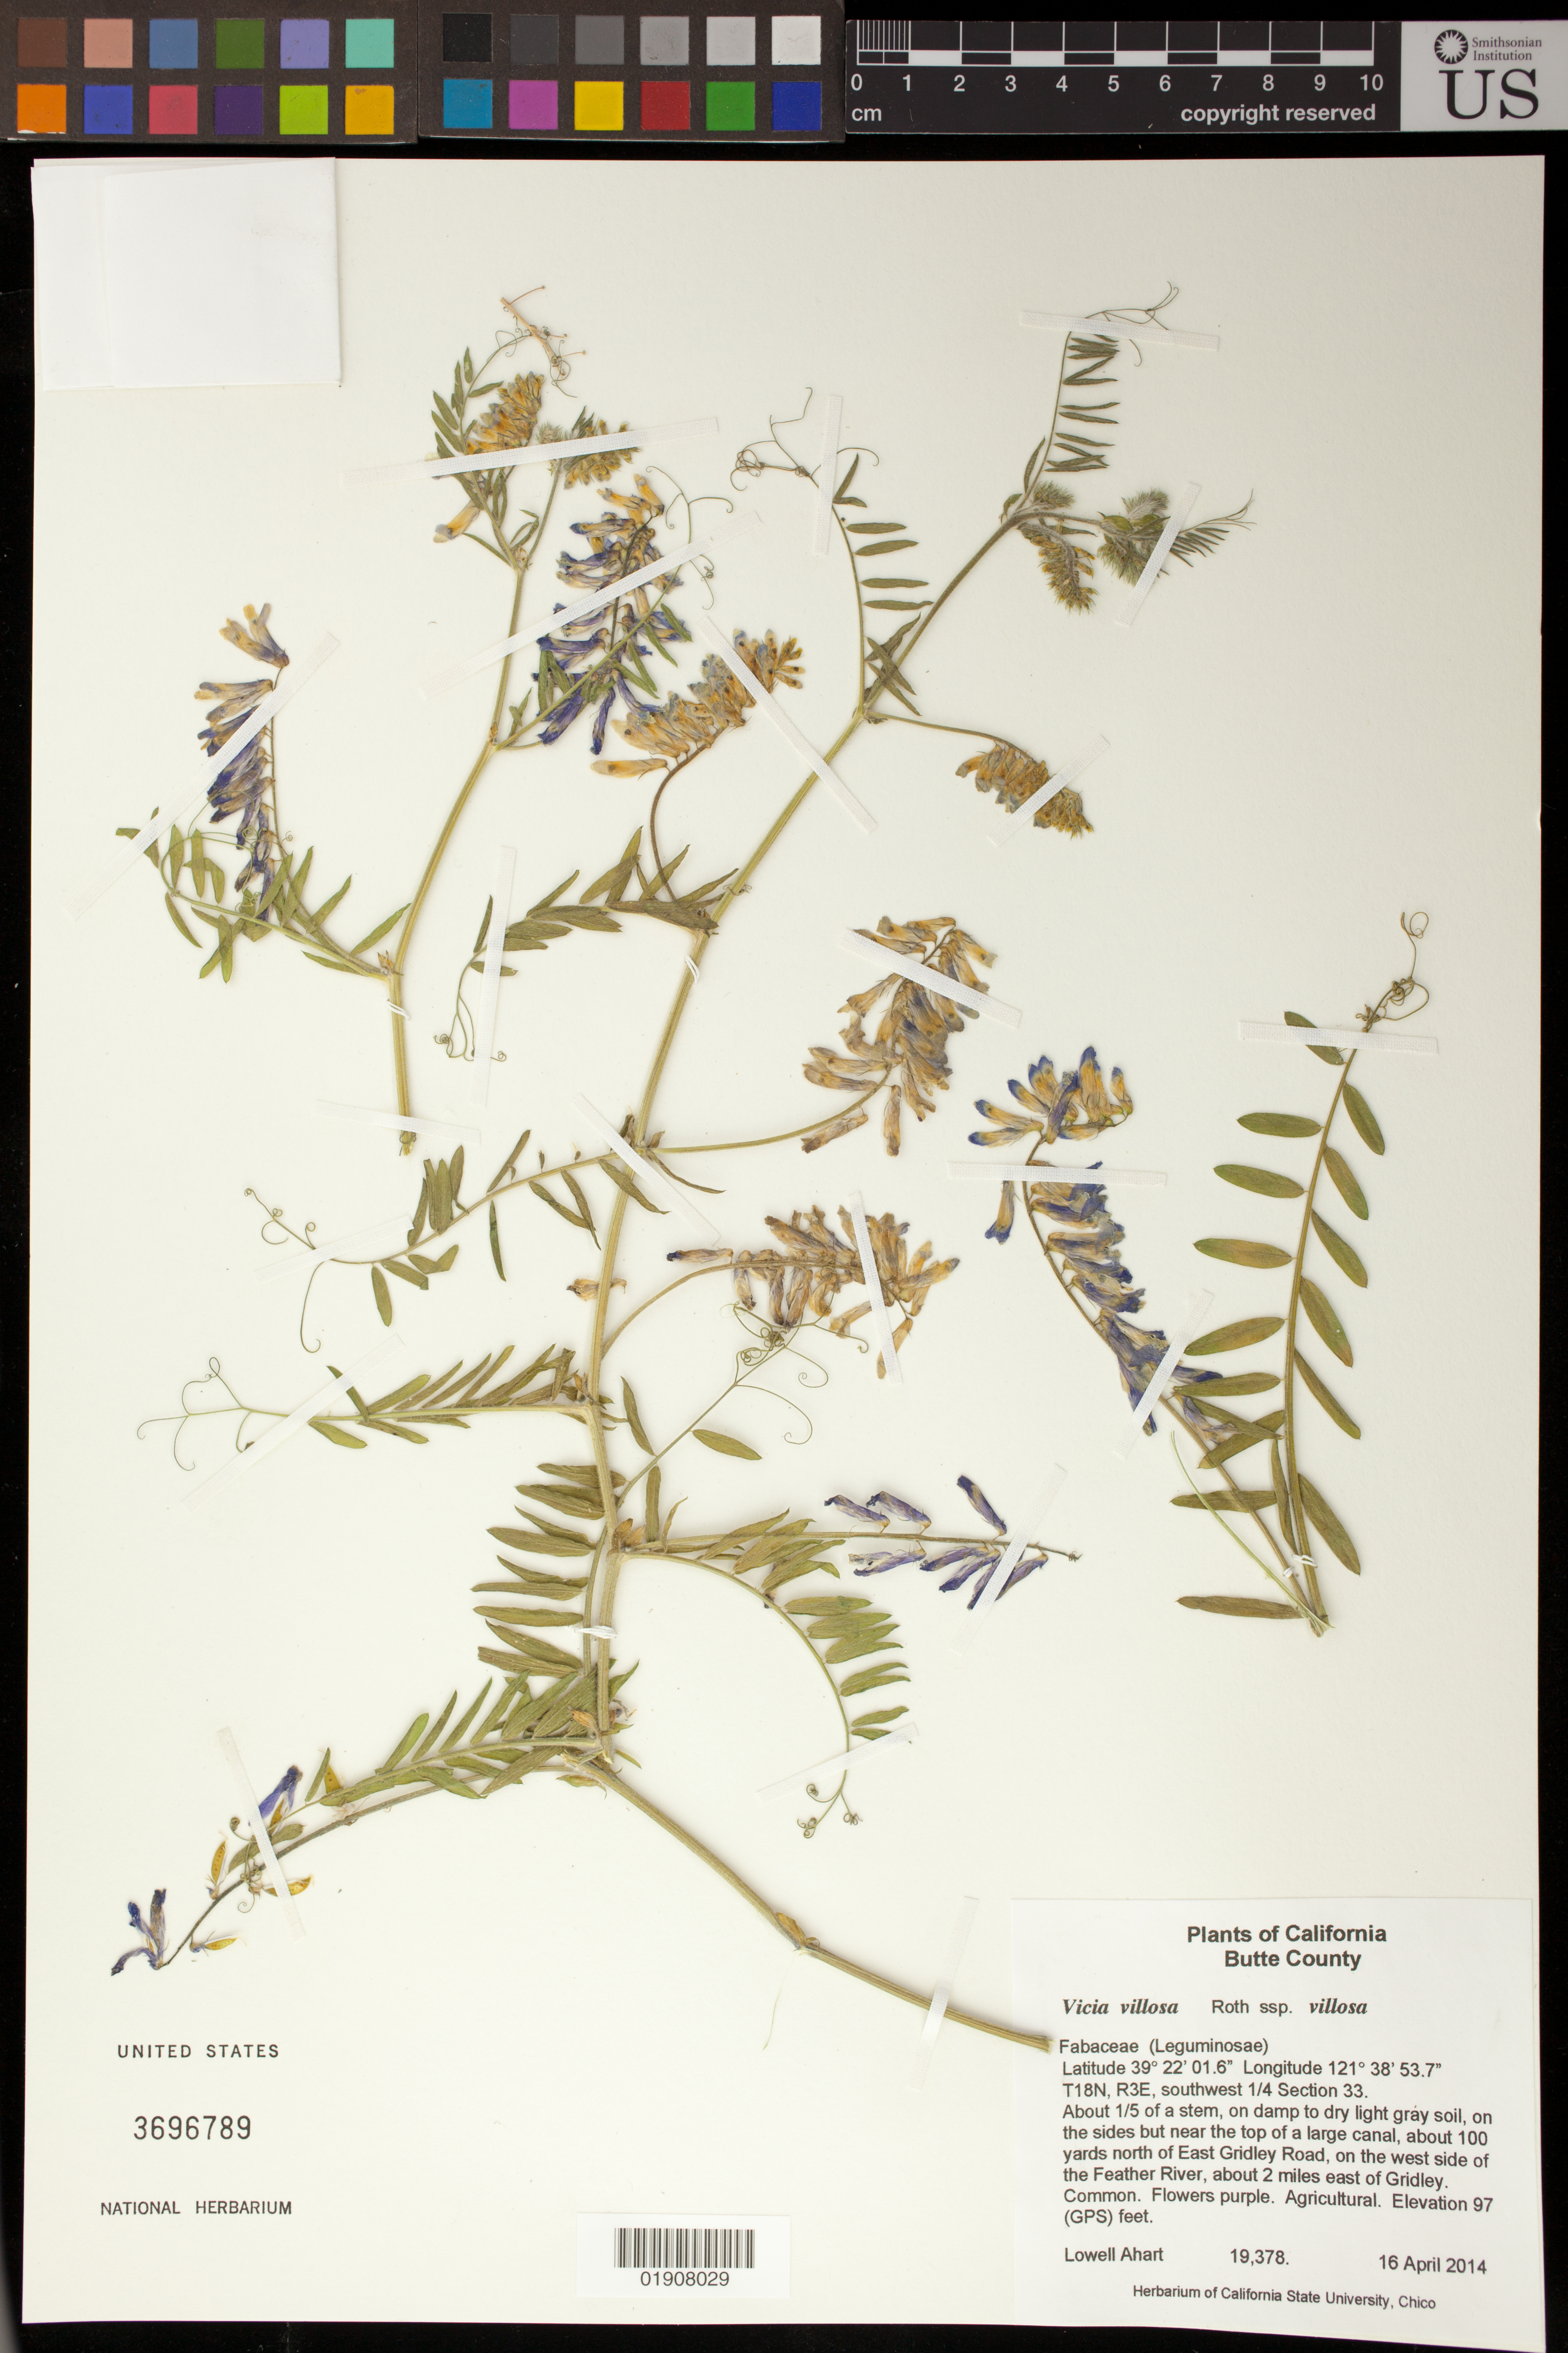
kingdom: Plantae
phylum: Tracheophyta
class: Magnoliopsida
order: Fabales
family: Fabaceae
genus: Vicia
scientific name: Vicia villosa subsp. villosa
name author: Roth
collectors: L. Ahart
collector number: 19378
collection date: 2014-04-16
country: United States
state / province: California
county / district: Butte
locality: On the sides but near the top of a large canal, about 100 yards north of East Gridley Road, on the west side of the Feather River, about 2 miles east of Gridley.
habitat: on damp to dry light gray soil, agricultural.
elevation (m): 30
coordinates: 39 22 01.6 N, 121 38 53.7 W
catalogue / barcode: US 3696789